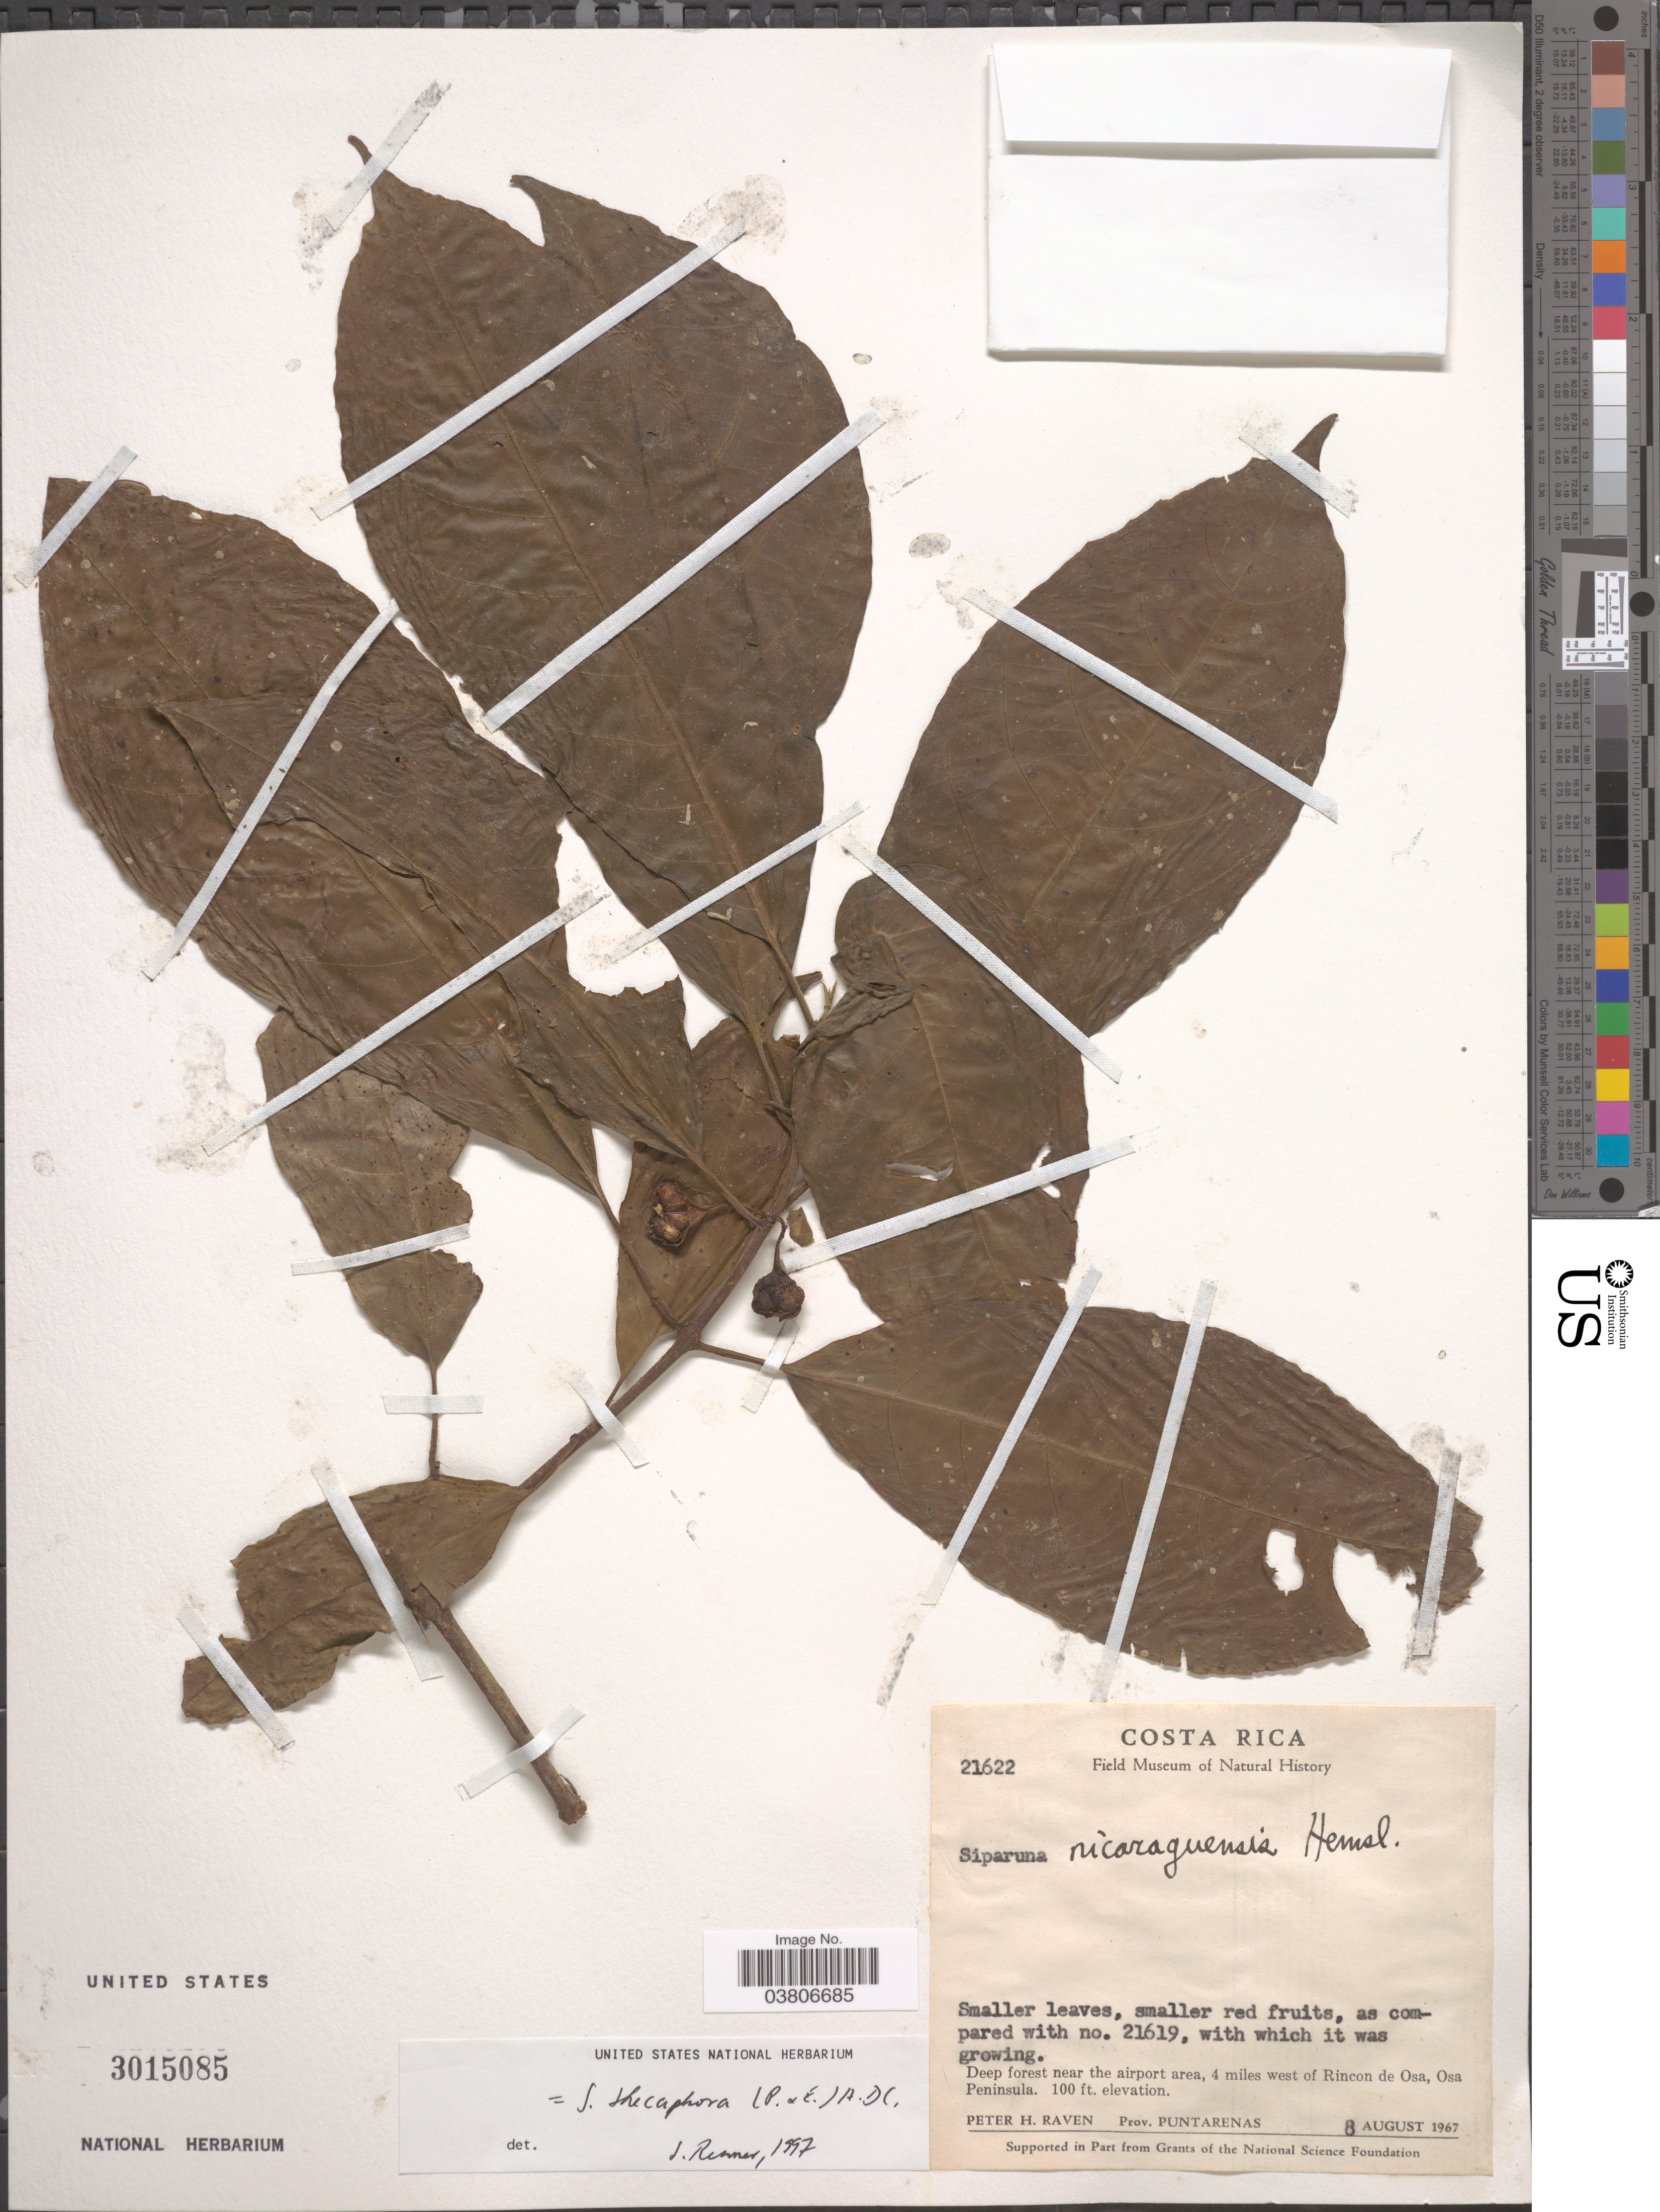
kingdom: Plantae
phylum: Tracheophyta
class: Magnoliopsida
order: Laurales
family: Siparunaceae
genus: Siparuna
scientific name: Siparuna thecaphora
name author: (Poepp. & Endl.) A. DC.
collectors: P. Raven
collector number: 21622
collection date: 1967-08-08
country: Costa Rica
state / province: Puntarenas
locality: Deep forest near the airport area, 4 miles west of Rincon de Osa, Osa Peninsula.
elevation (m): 30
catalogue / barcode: US 3015085